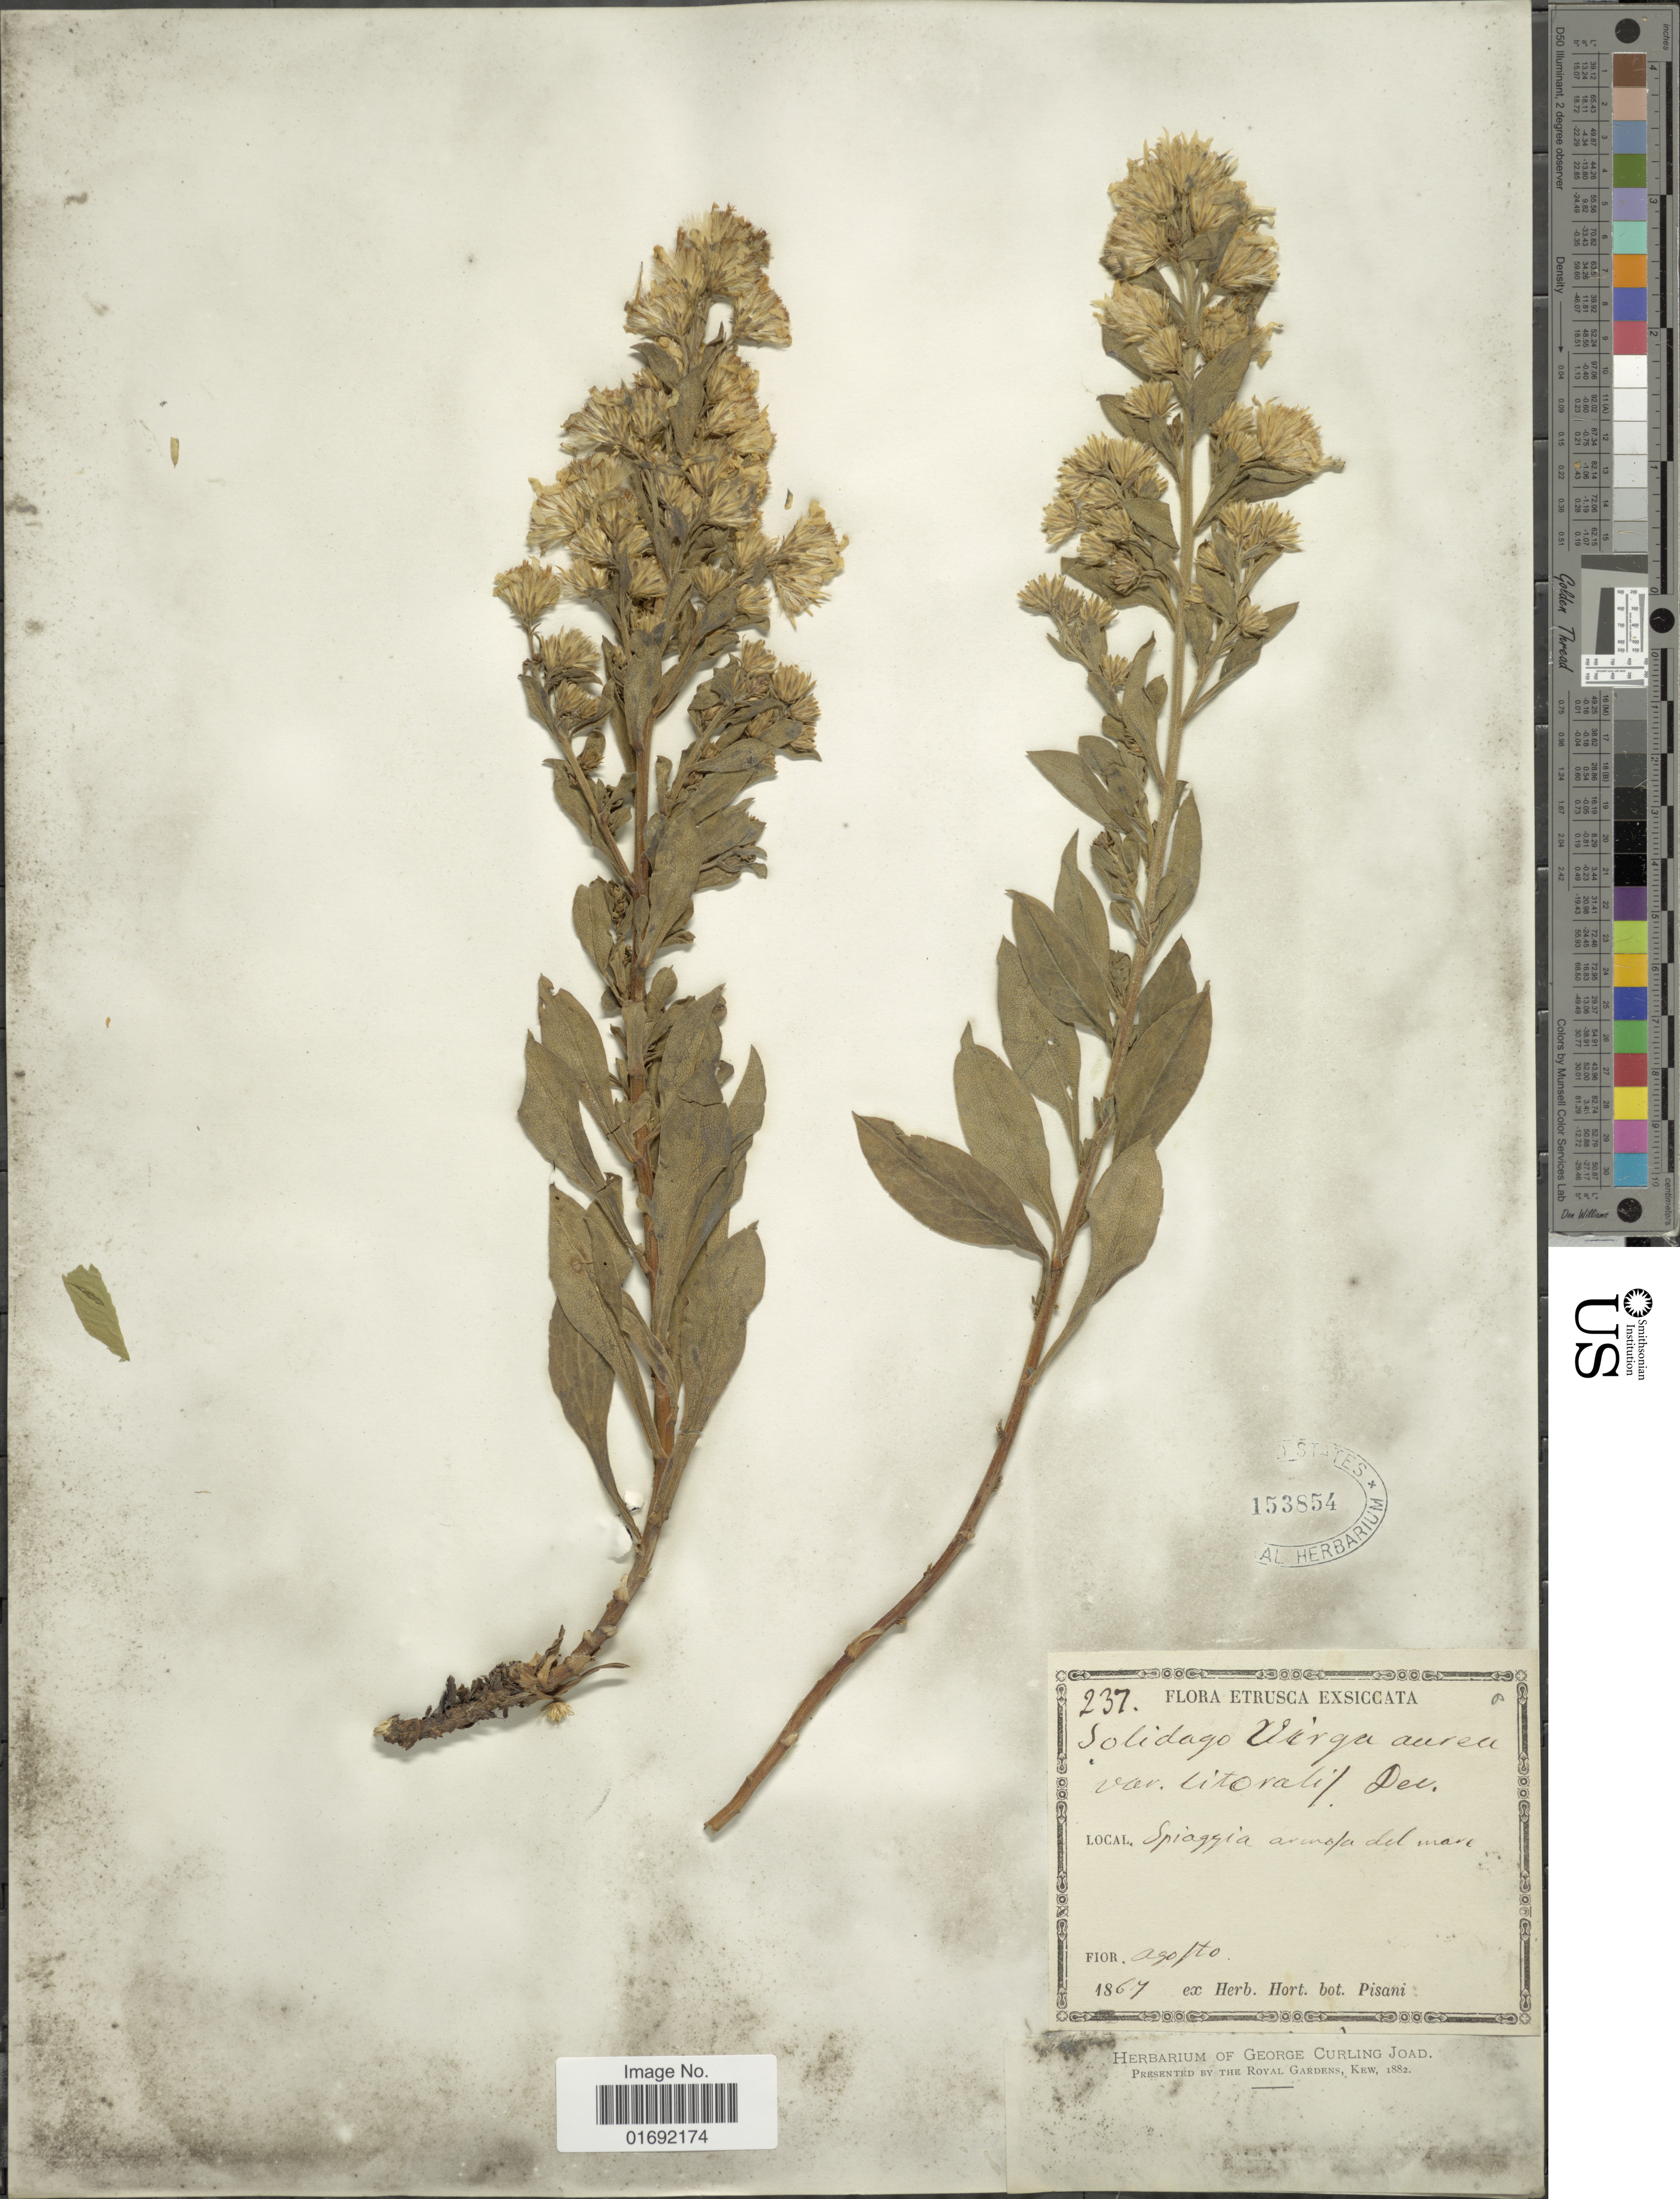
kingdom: Plantae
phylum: Tracheophyta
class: Magnoliopsida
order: Asterales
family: Asteraceae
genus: Solidago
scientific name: Solidago virgaurea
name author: L.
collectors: ex herb. H. Pisani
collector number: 237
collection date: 1867-08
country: Italy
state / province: Tuscany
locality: Etrusca, Spiaggia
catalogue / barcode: US 153854